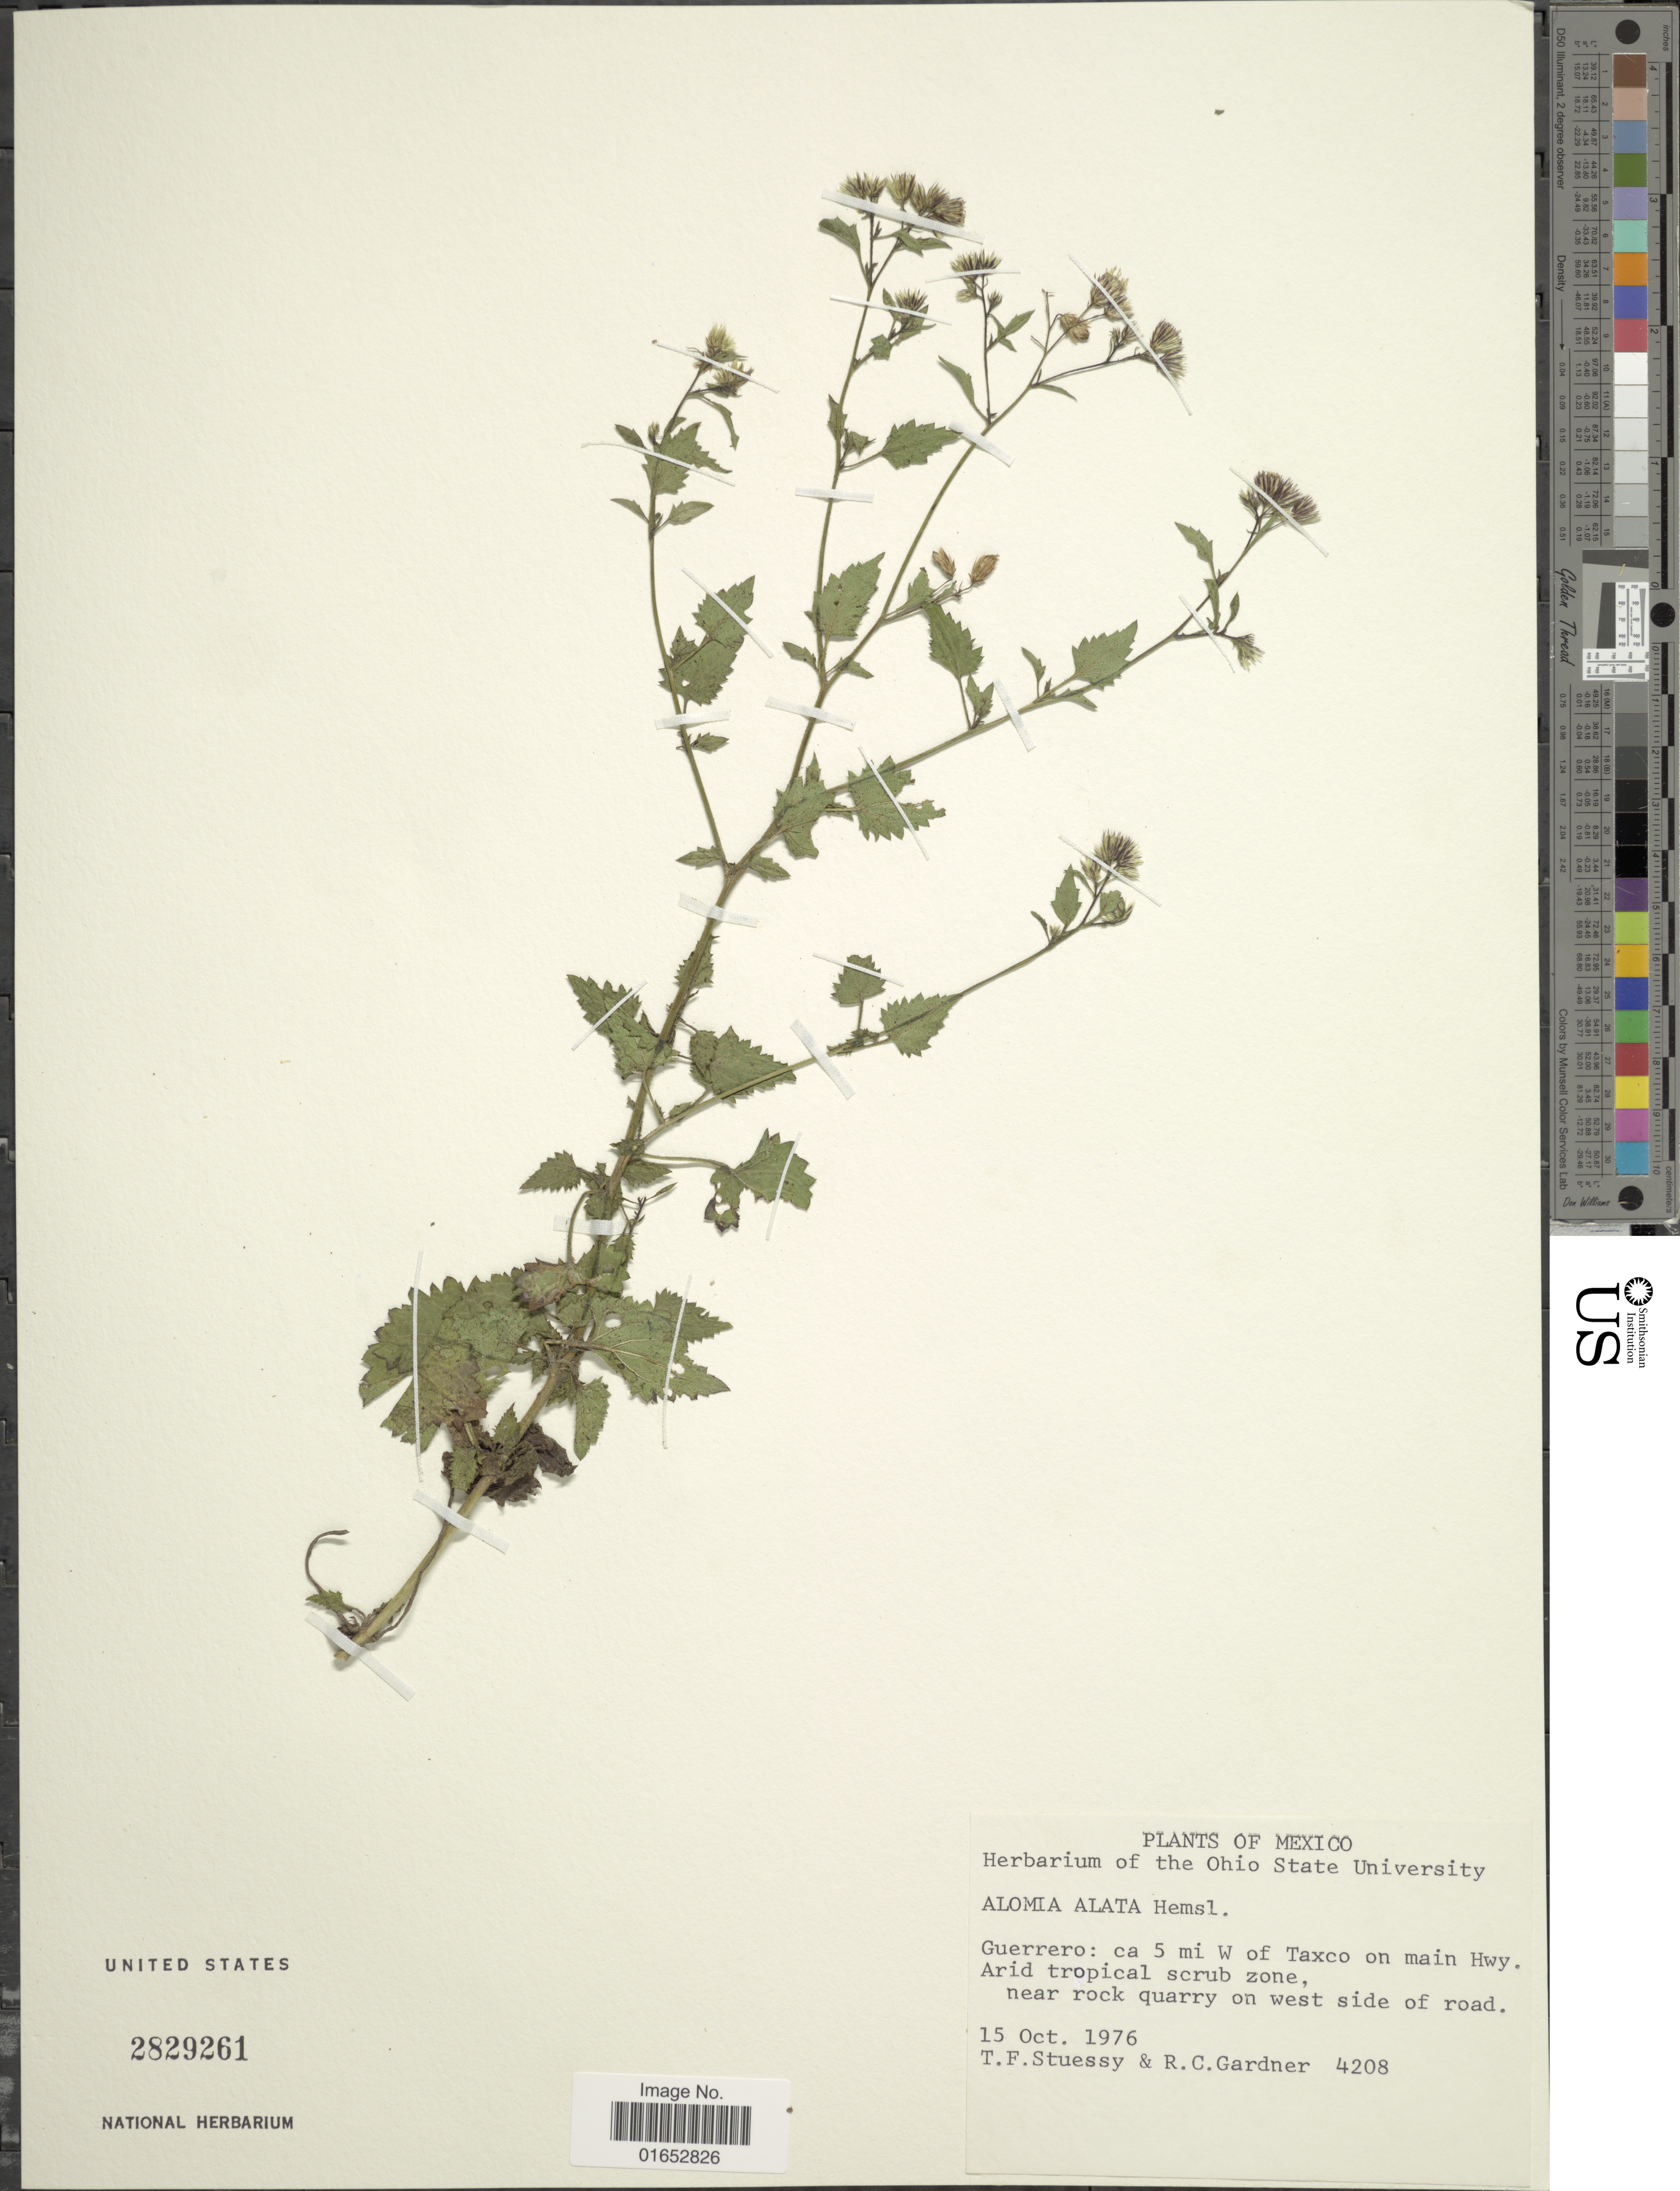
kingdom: Plantae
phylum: Tracheophyta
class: Magnoliopsida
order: Asterales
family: Asteraceae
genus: Alomia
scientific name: Alomia alata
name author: Hemsl.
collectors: T. Stuessy & R. Garnder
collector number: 4208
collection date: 1976-10-15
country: Mexico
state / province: Guerrero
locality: Ca 5 mi W of Taxco on main Hwy. Arid tropical scrub zone, near rock quarry on west side of road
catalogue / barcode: US 2829261